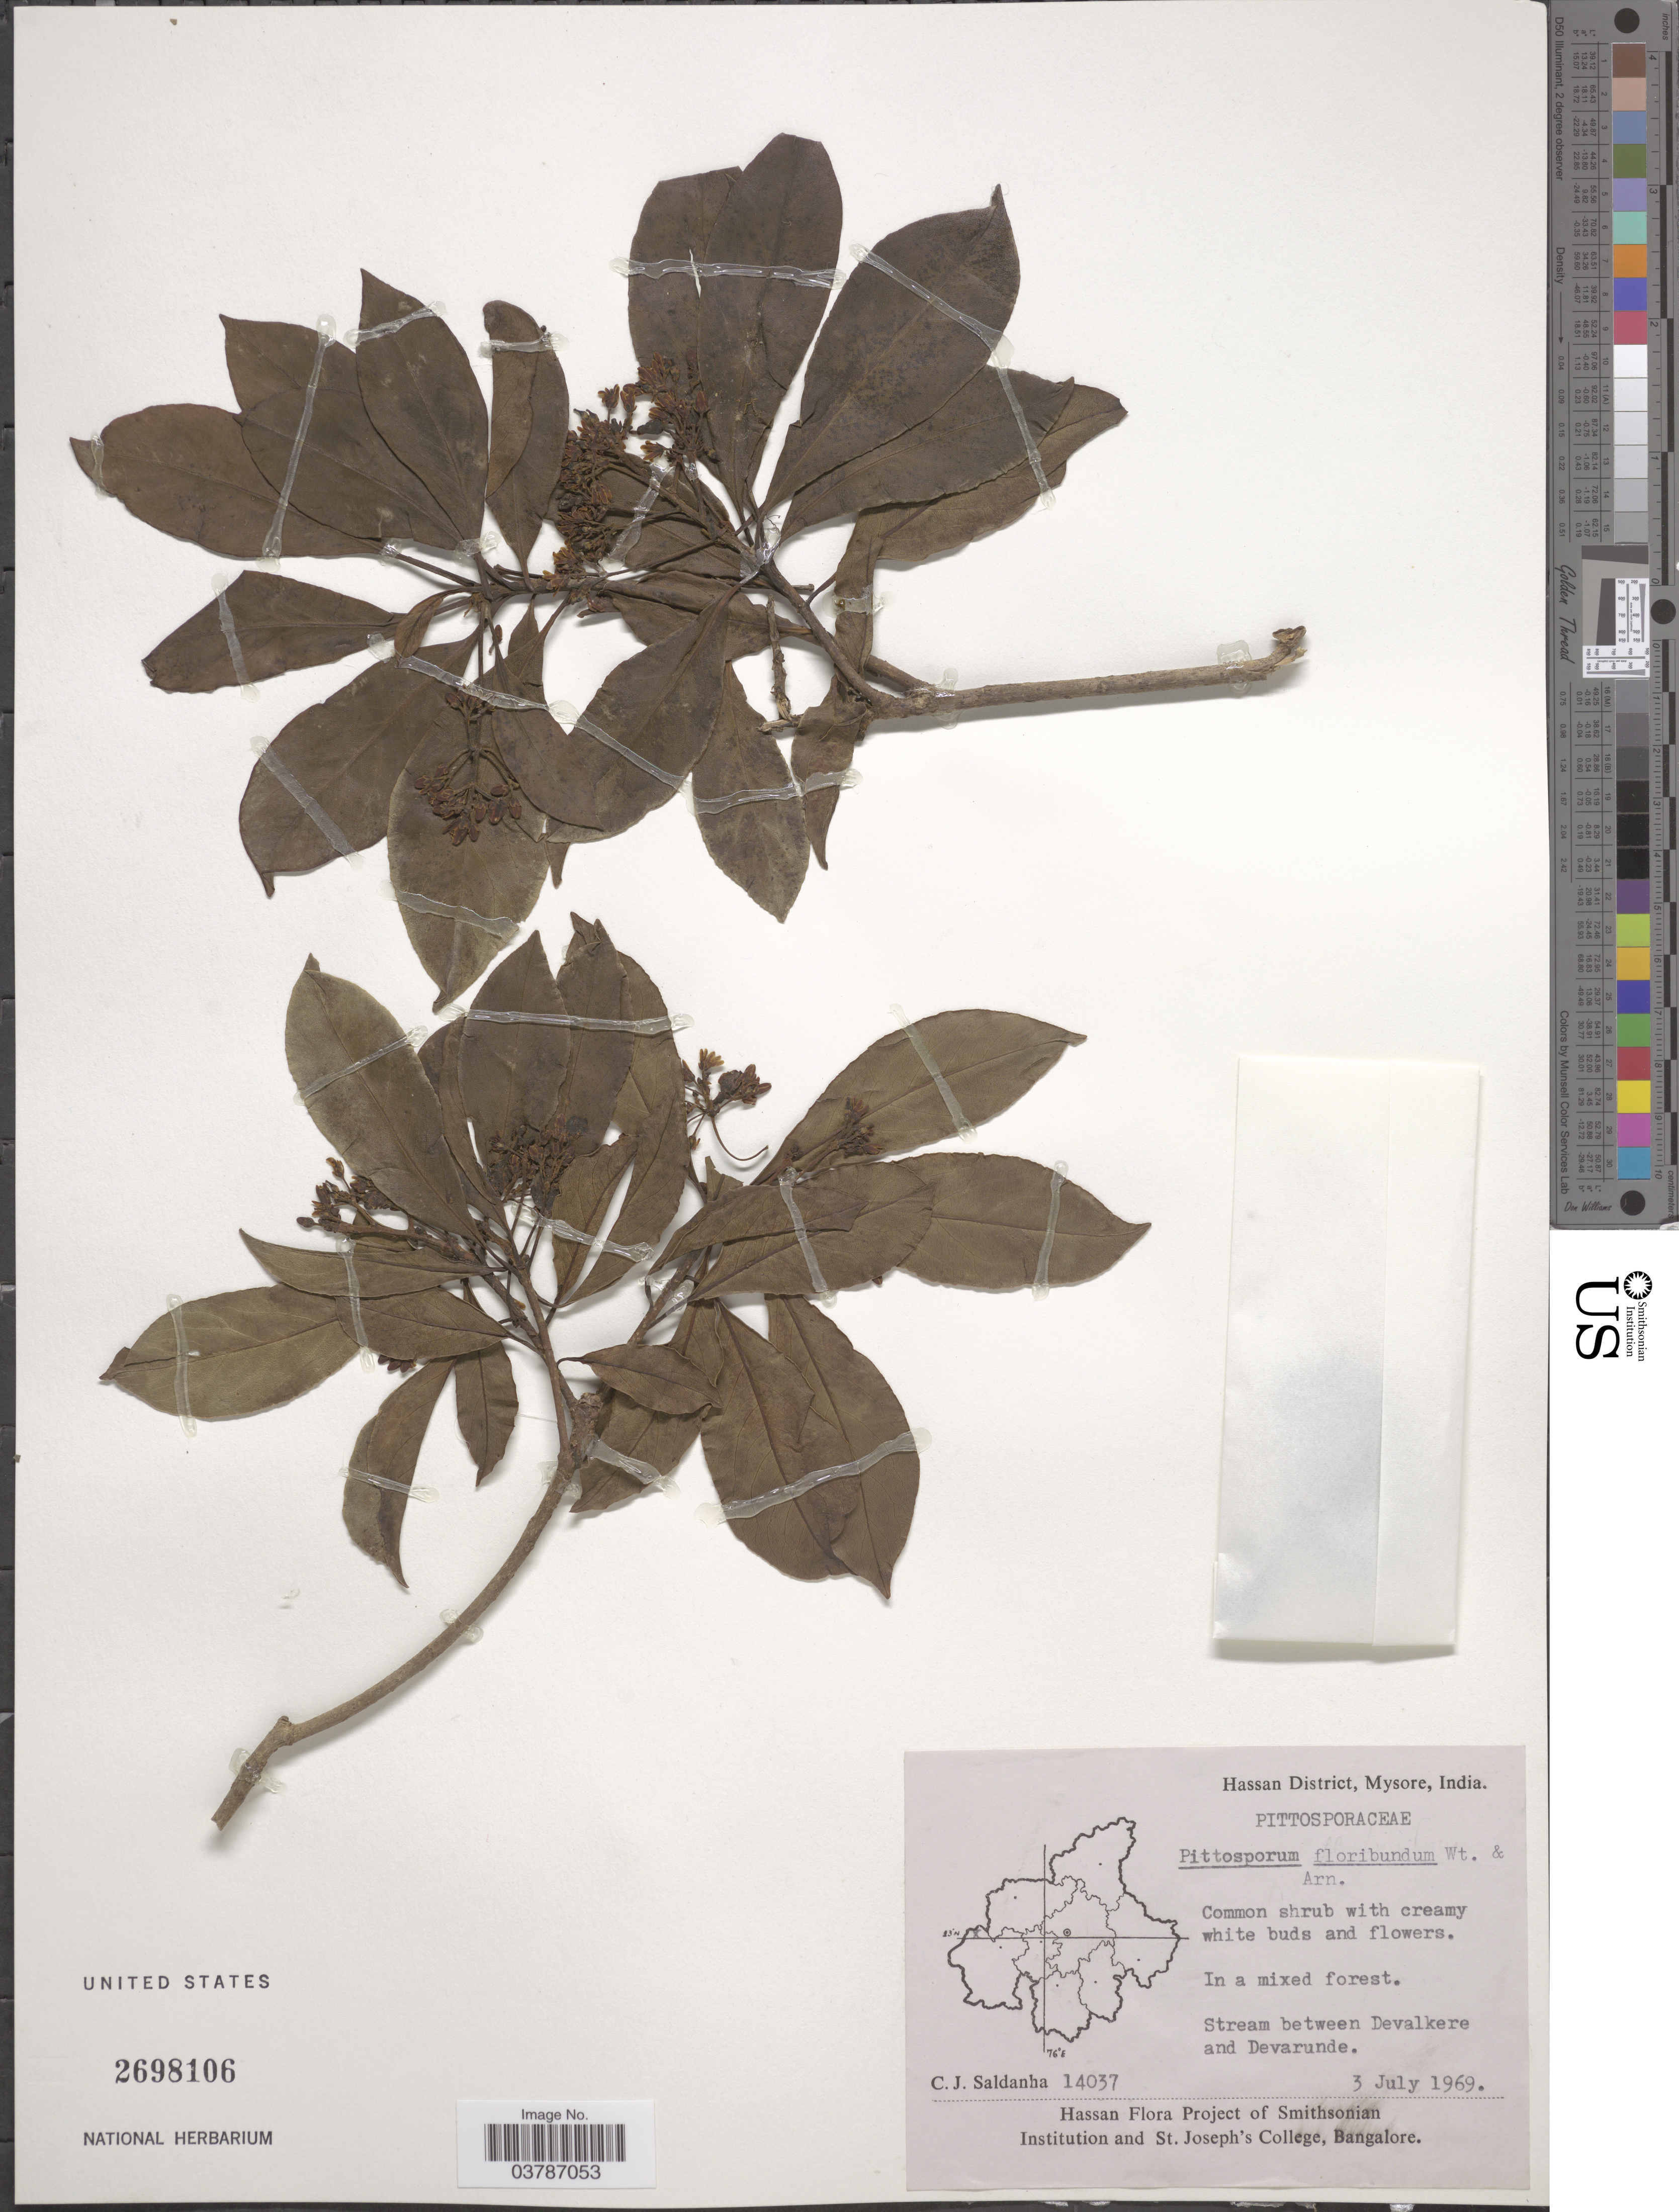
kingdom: Plantae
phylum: Tracheophyta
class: Magnoliopsida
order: Apiales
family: Pittosporaceae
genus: Pittosporum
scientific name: Pittosporum floribundum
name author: Wight & Arn.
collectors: C. J. Saldanha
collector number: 14037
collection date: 1969-07-03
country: India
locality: Hassan District, Mysore. Stream between Devalkere and Devarunde.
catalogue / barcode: US 2698106